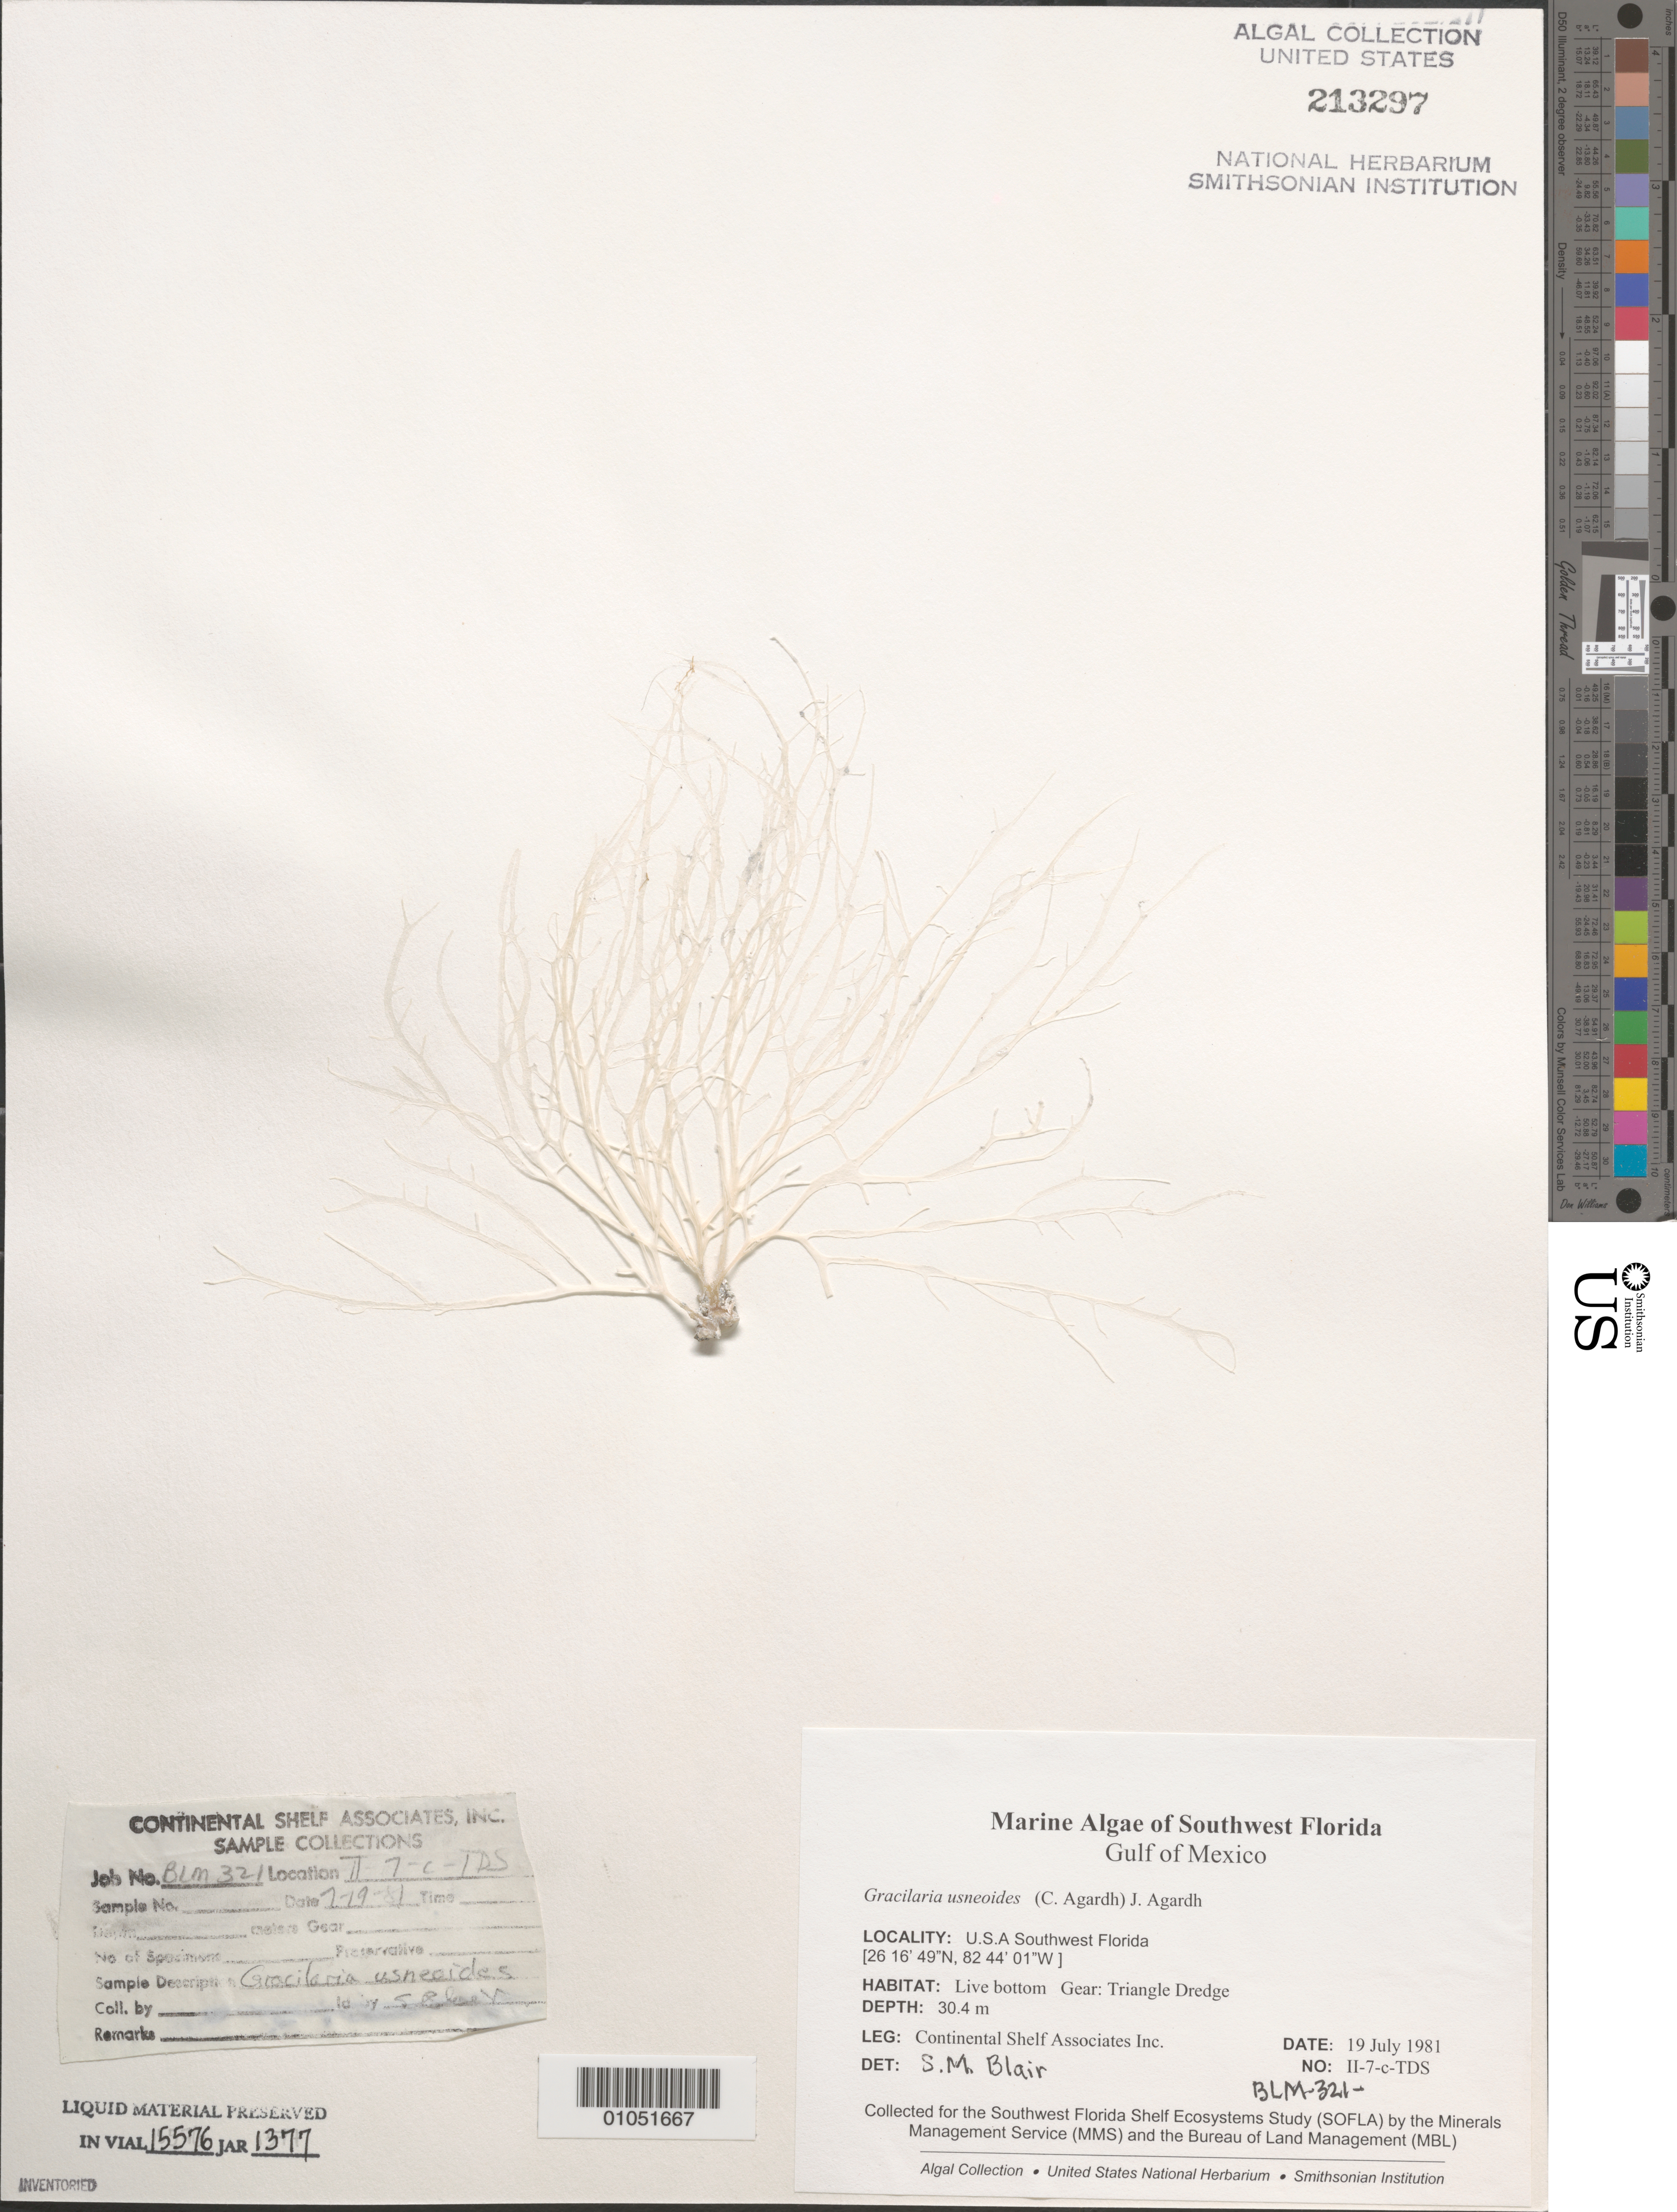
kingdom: Plantae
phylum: Rhodophyta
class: Florideophyceae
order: Gracilariales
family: Gracilariaceae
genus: Gracilaria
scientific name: Gracilaria usneoides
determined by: Blair, S. M.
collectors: Continental Shelf Associates for the MMS/BLM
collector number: BLM-321-II-7-C-TDS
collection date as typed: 19 Jul 1981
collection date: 1981-07-19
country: United States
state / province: Florida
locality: Gulf of Mexico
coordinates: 26 16'49"N, 82 44'01"W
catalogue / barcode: US 213297